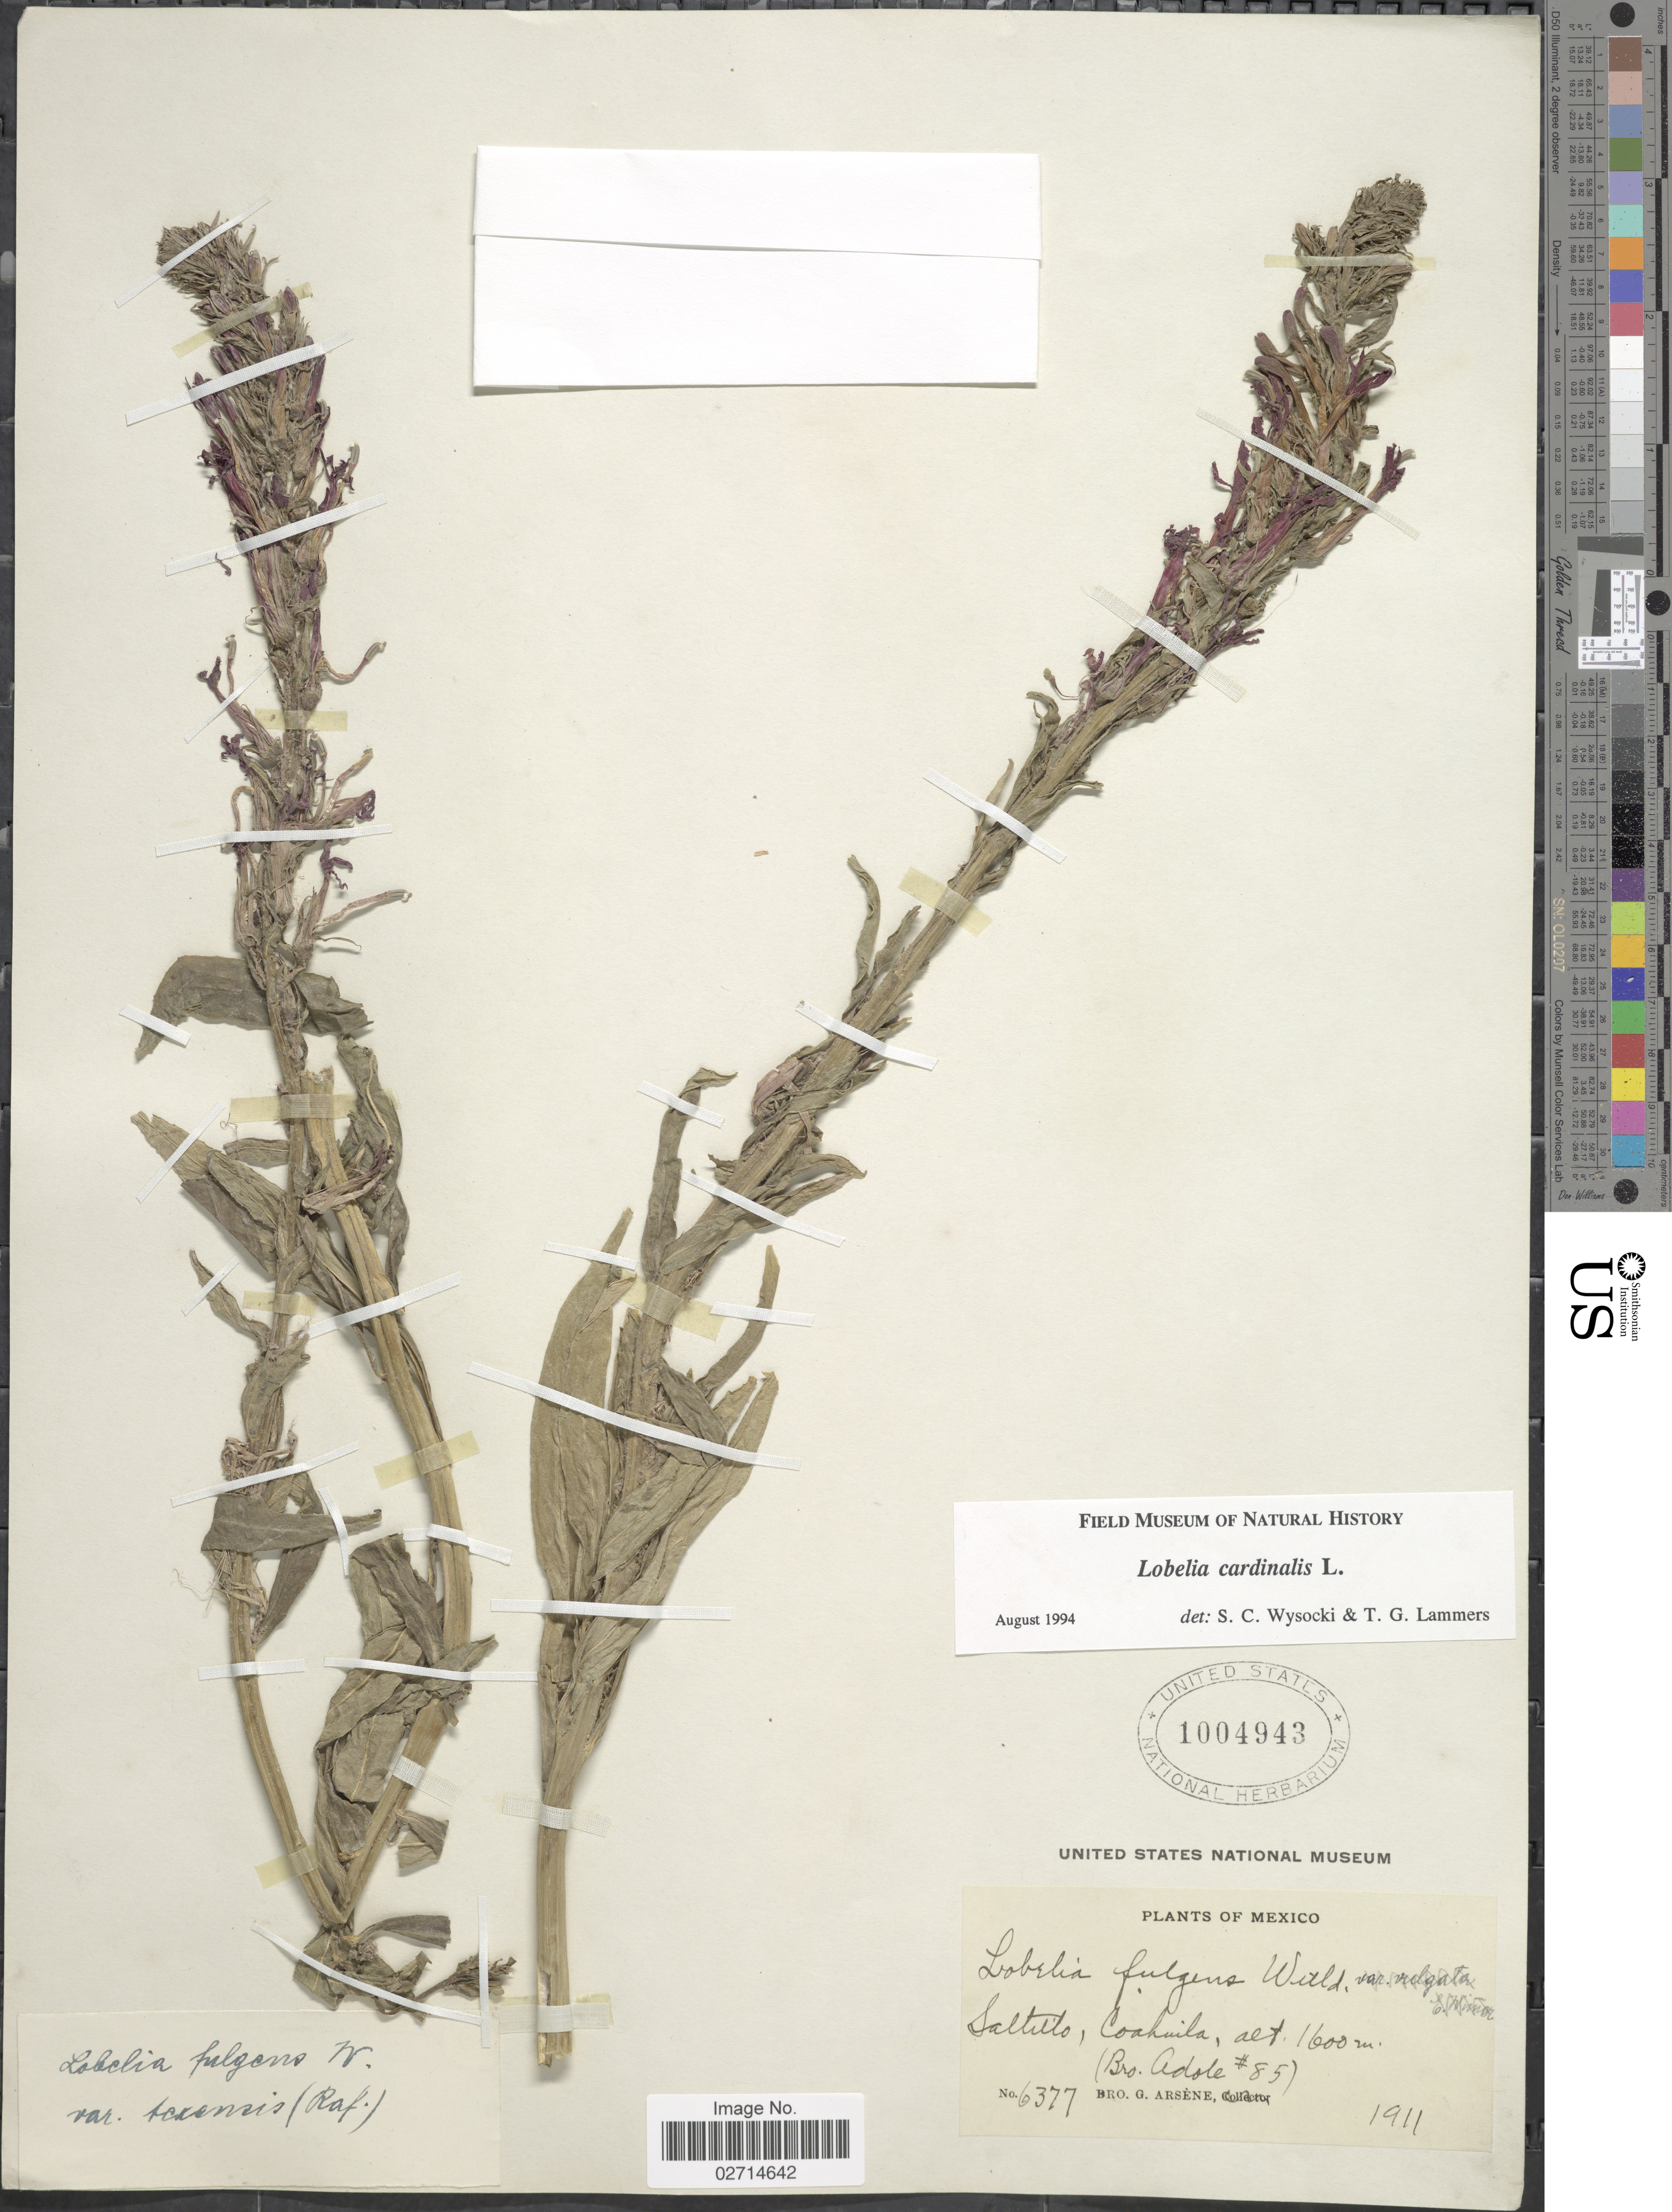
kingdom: Plantae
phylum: Tracheophyta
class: Magnoliopsida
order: Asterales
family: Campanulaceae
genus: Lobelia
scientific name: Lobelia cardinalis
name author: L.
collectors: Bro. Adole & Bro. G. Arsène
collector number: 85/6377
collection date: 1911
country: Mexico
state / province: Coahuila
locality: Saltillo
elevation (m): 1600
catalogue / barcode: US 1004943